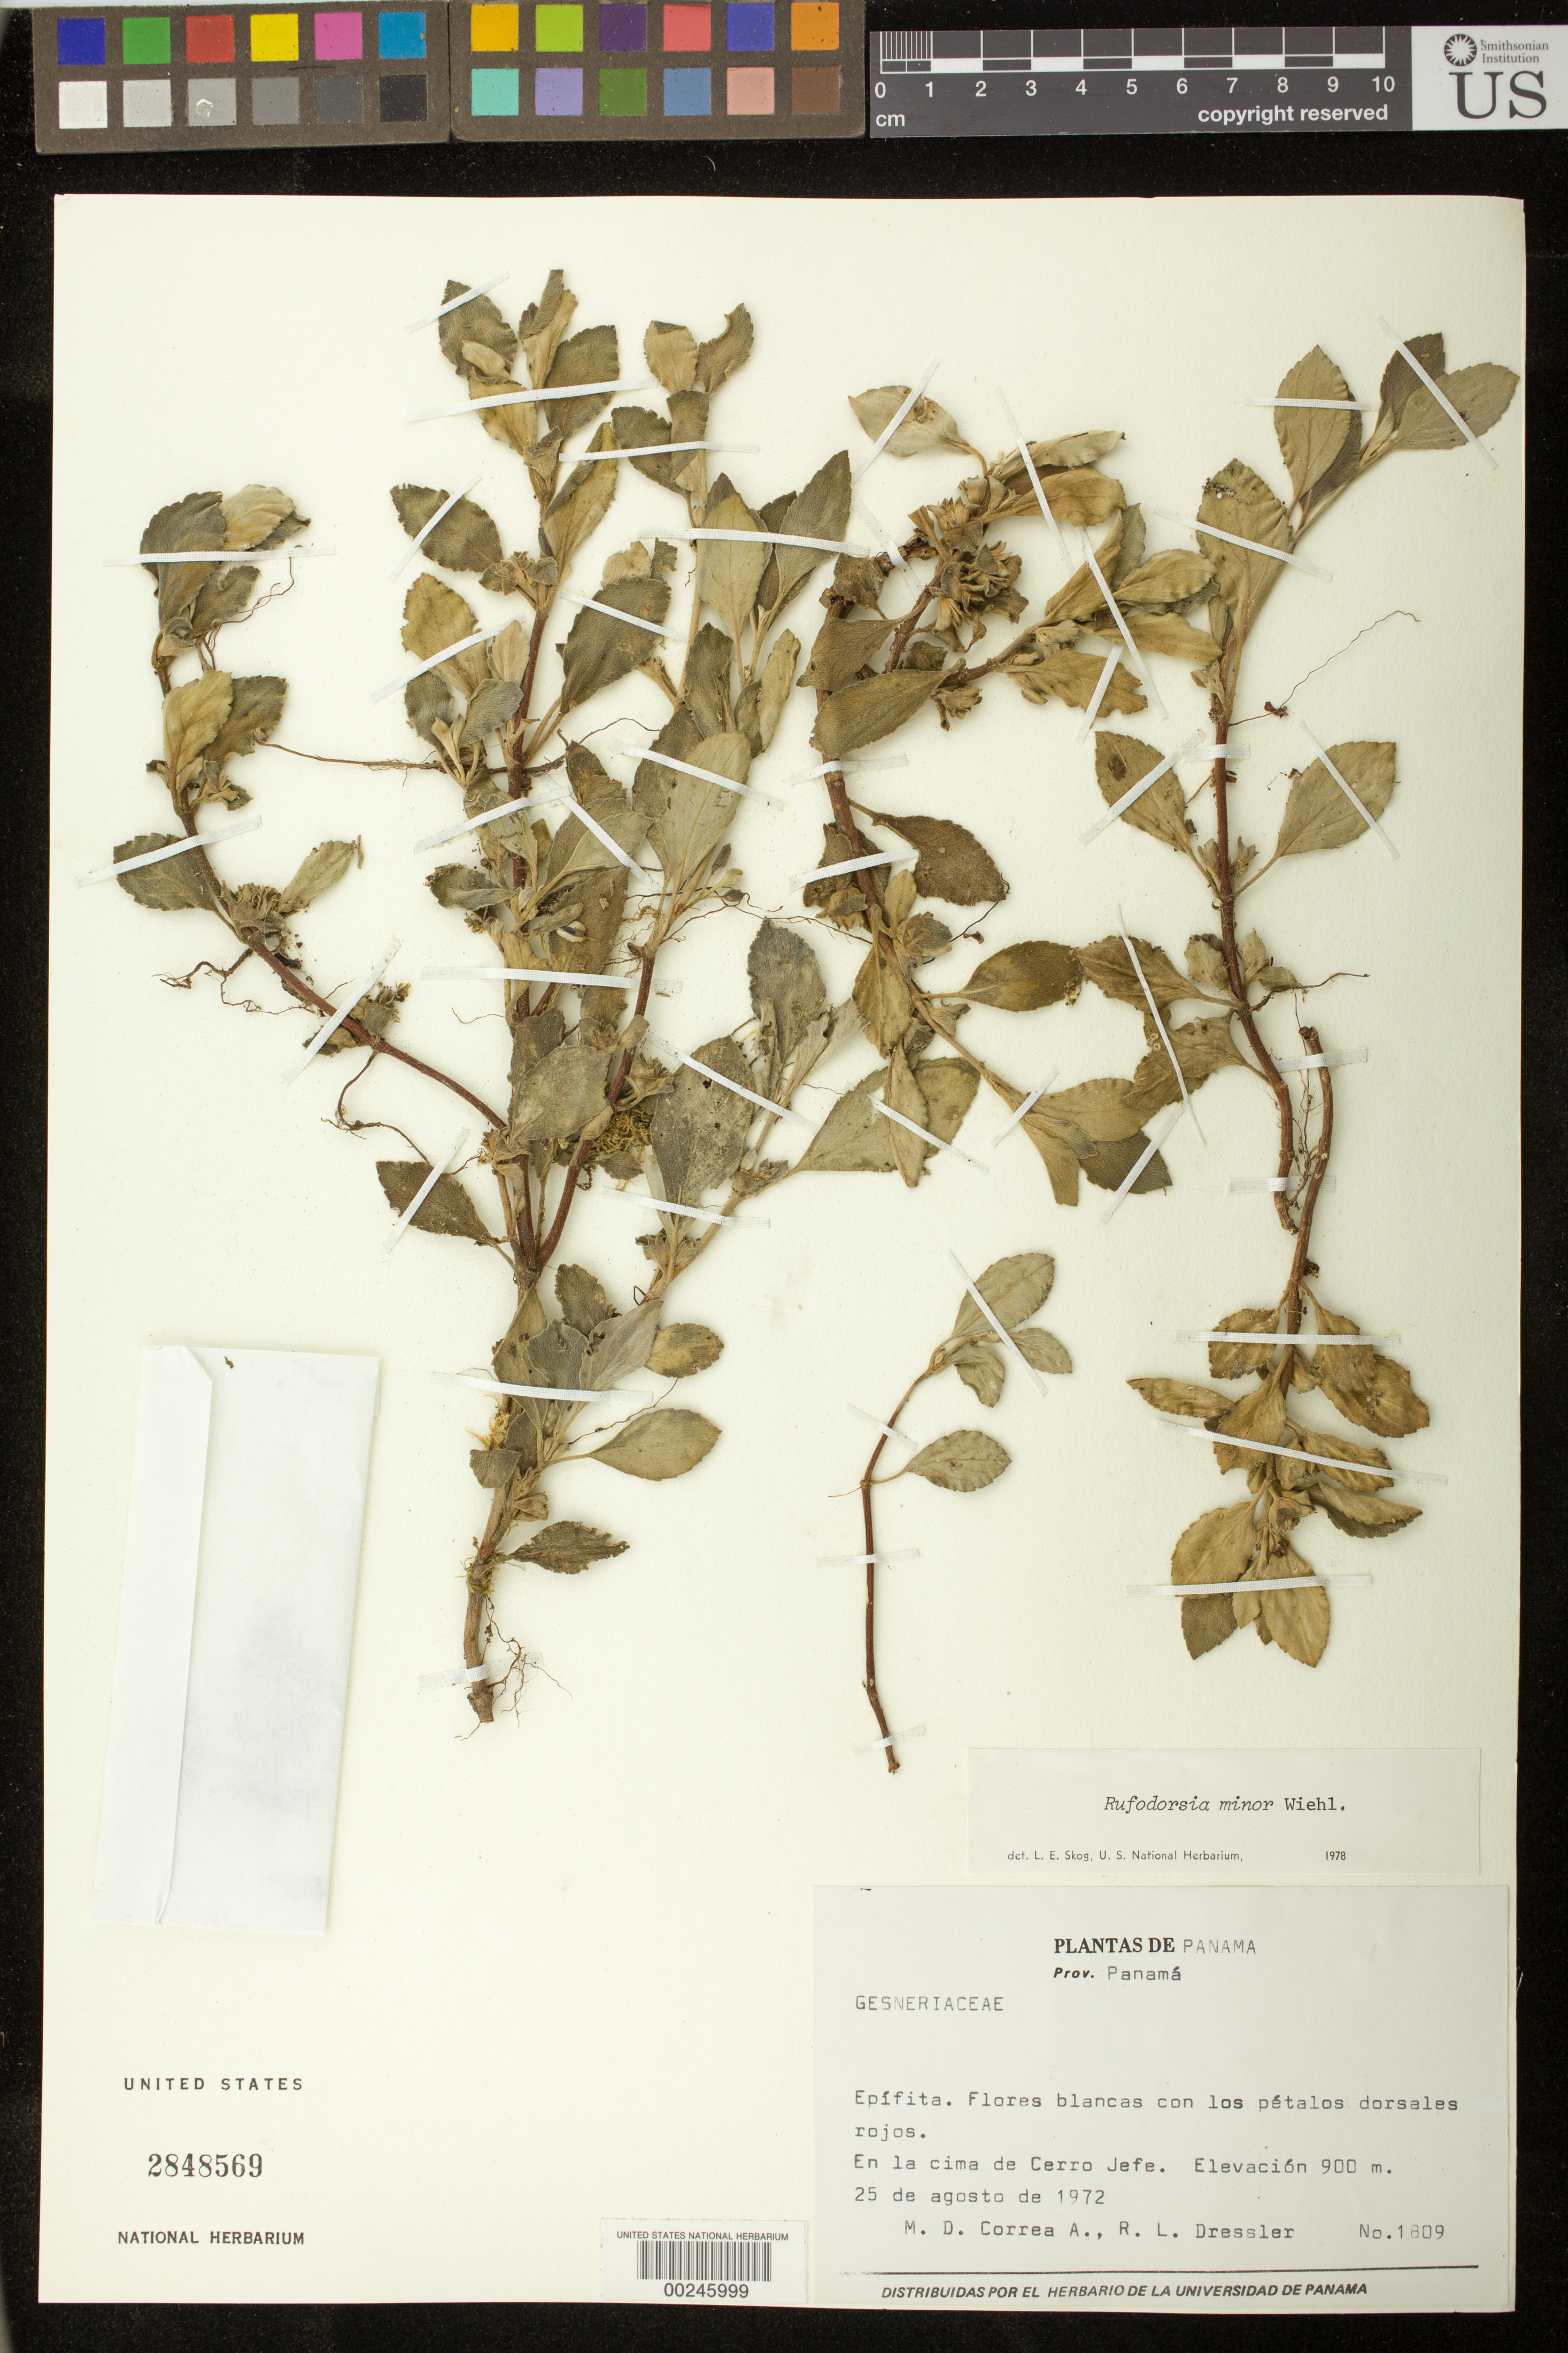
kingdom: Plantae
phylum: Tracheophyta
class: Magnoliopsida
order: Lamiales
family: Gesneriaceae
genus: Rufodorsia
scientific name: Rufodorsia minor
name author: Wiehler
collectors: M. D. Corrêa-A. & R. Dressler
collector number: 1809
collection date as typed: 25 Aug 1972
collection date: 1972-08-25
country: Panama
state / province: Panamá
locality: On the summit of Cerro Jefe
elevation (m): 900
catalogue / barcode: US 2848569